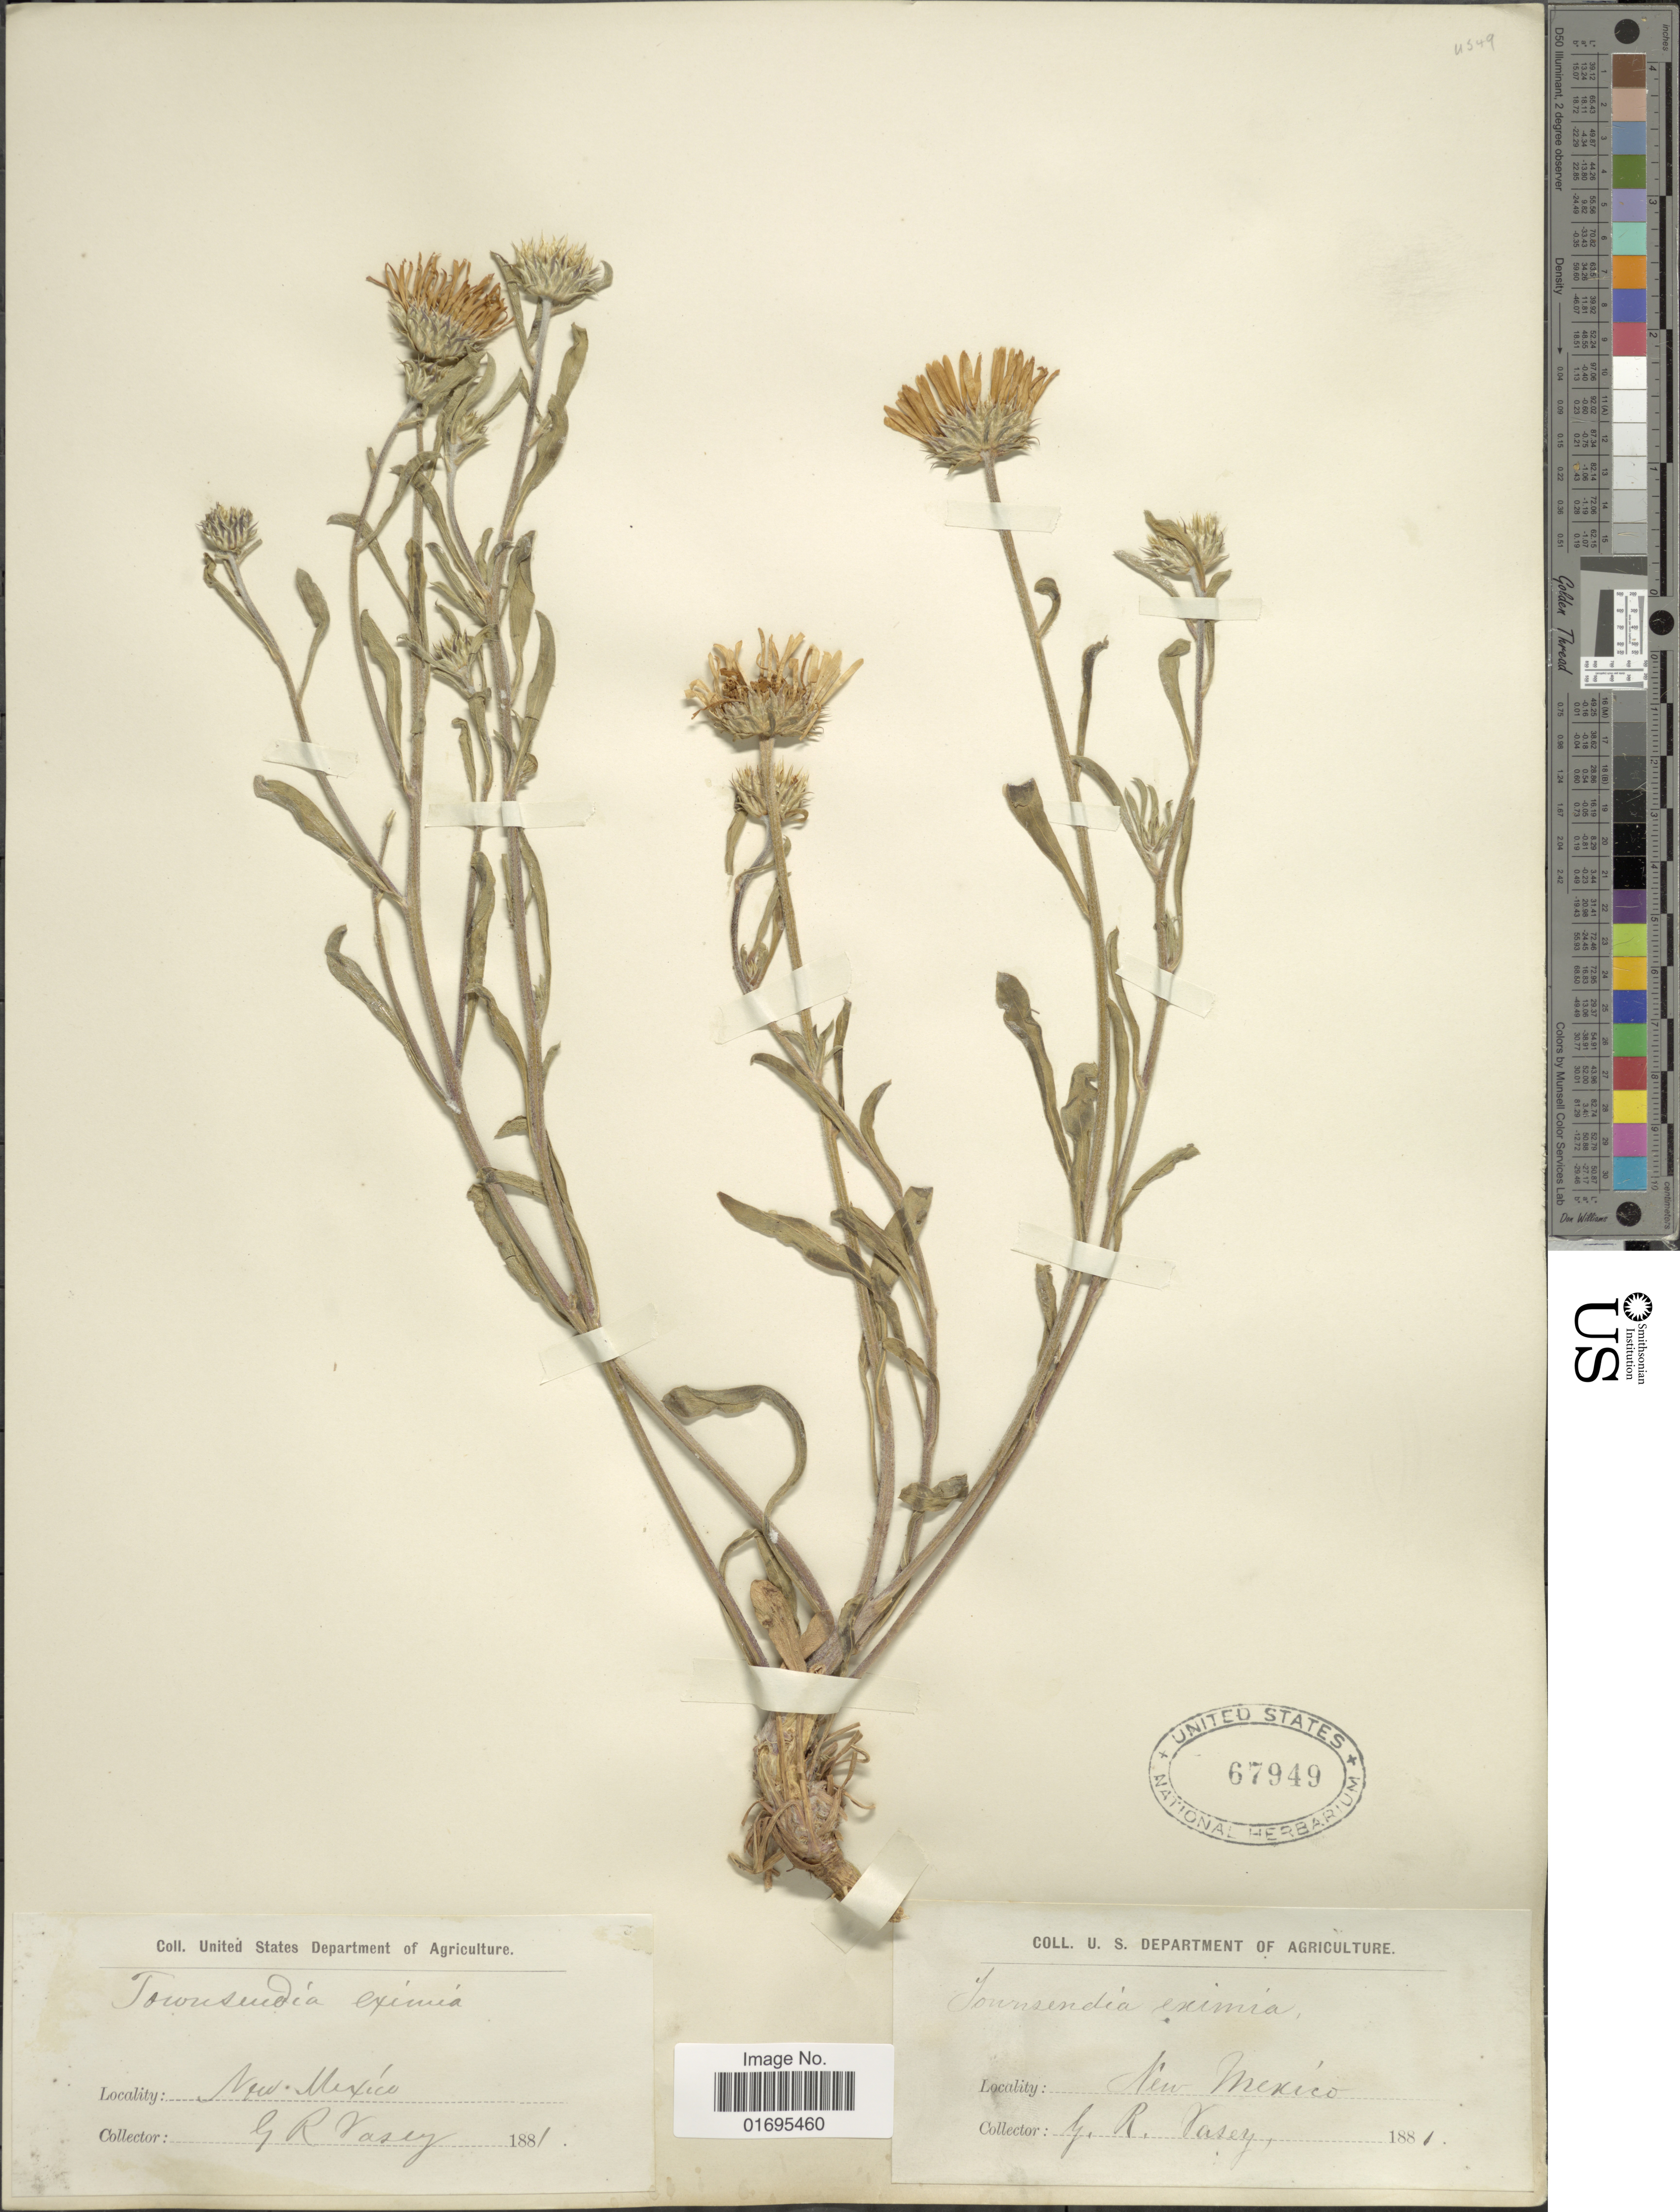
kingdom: Plantae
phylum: Tracheophyta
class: Magnoliopsida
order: Asterales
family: Asteraceae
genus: Townsendia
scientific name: Townsendia eximia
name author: A. Gray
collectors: G. R. Vasey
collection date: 1881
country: United States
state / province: New Mexico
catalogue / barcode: US 67949